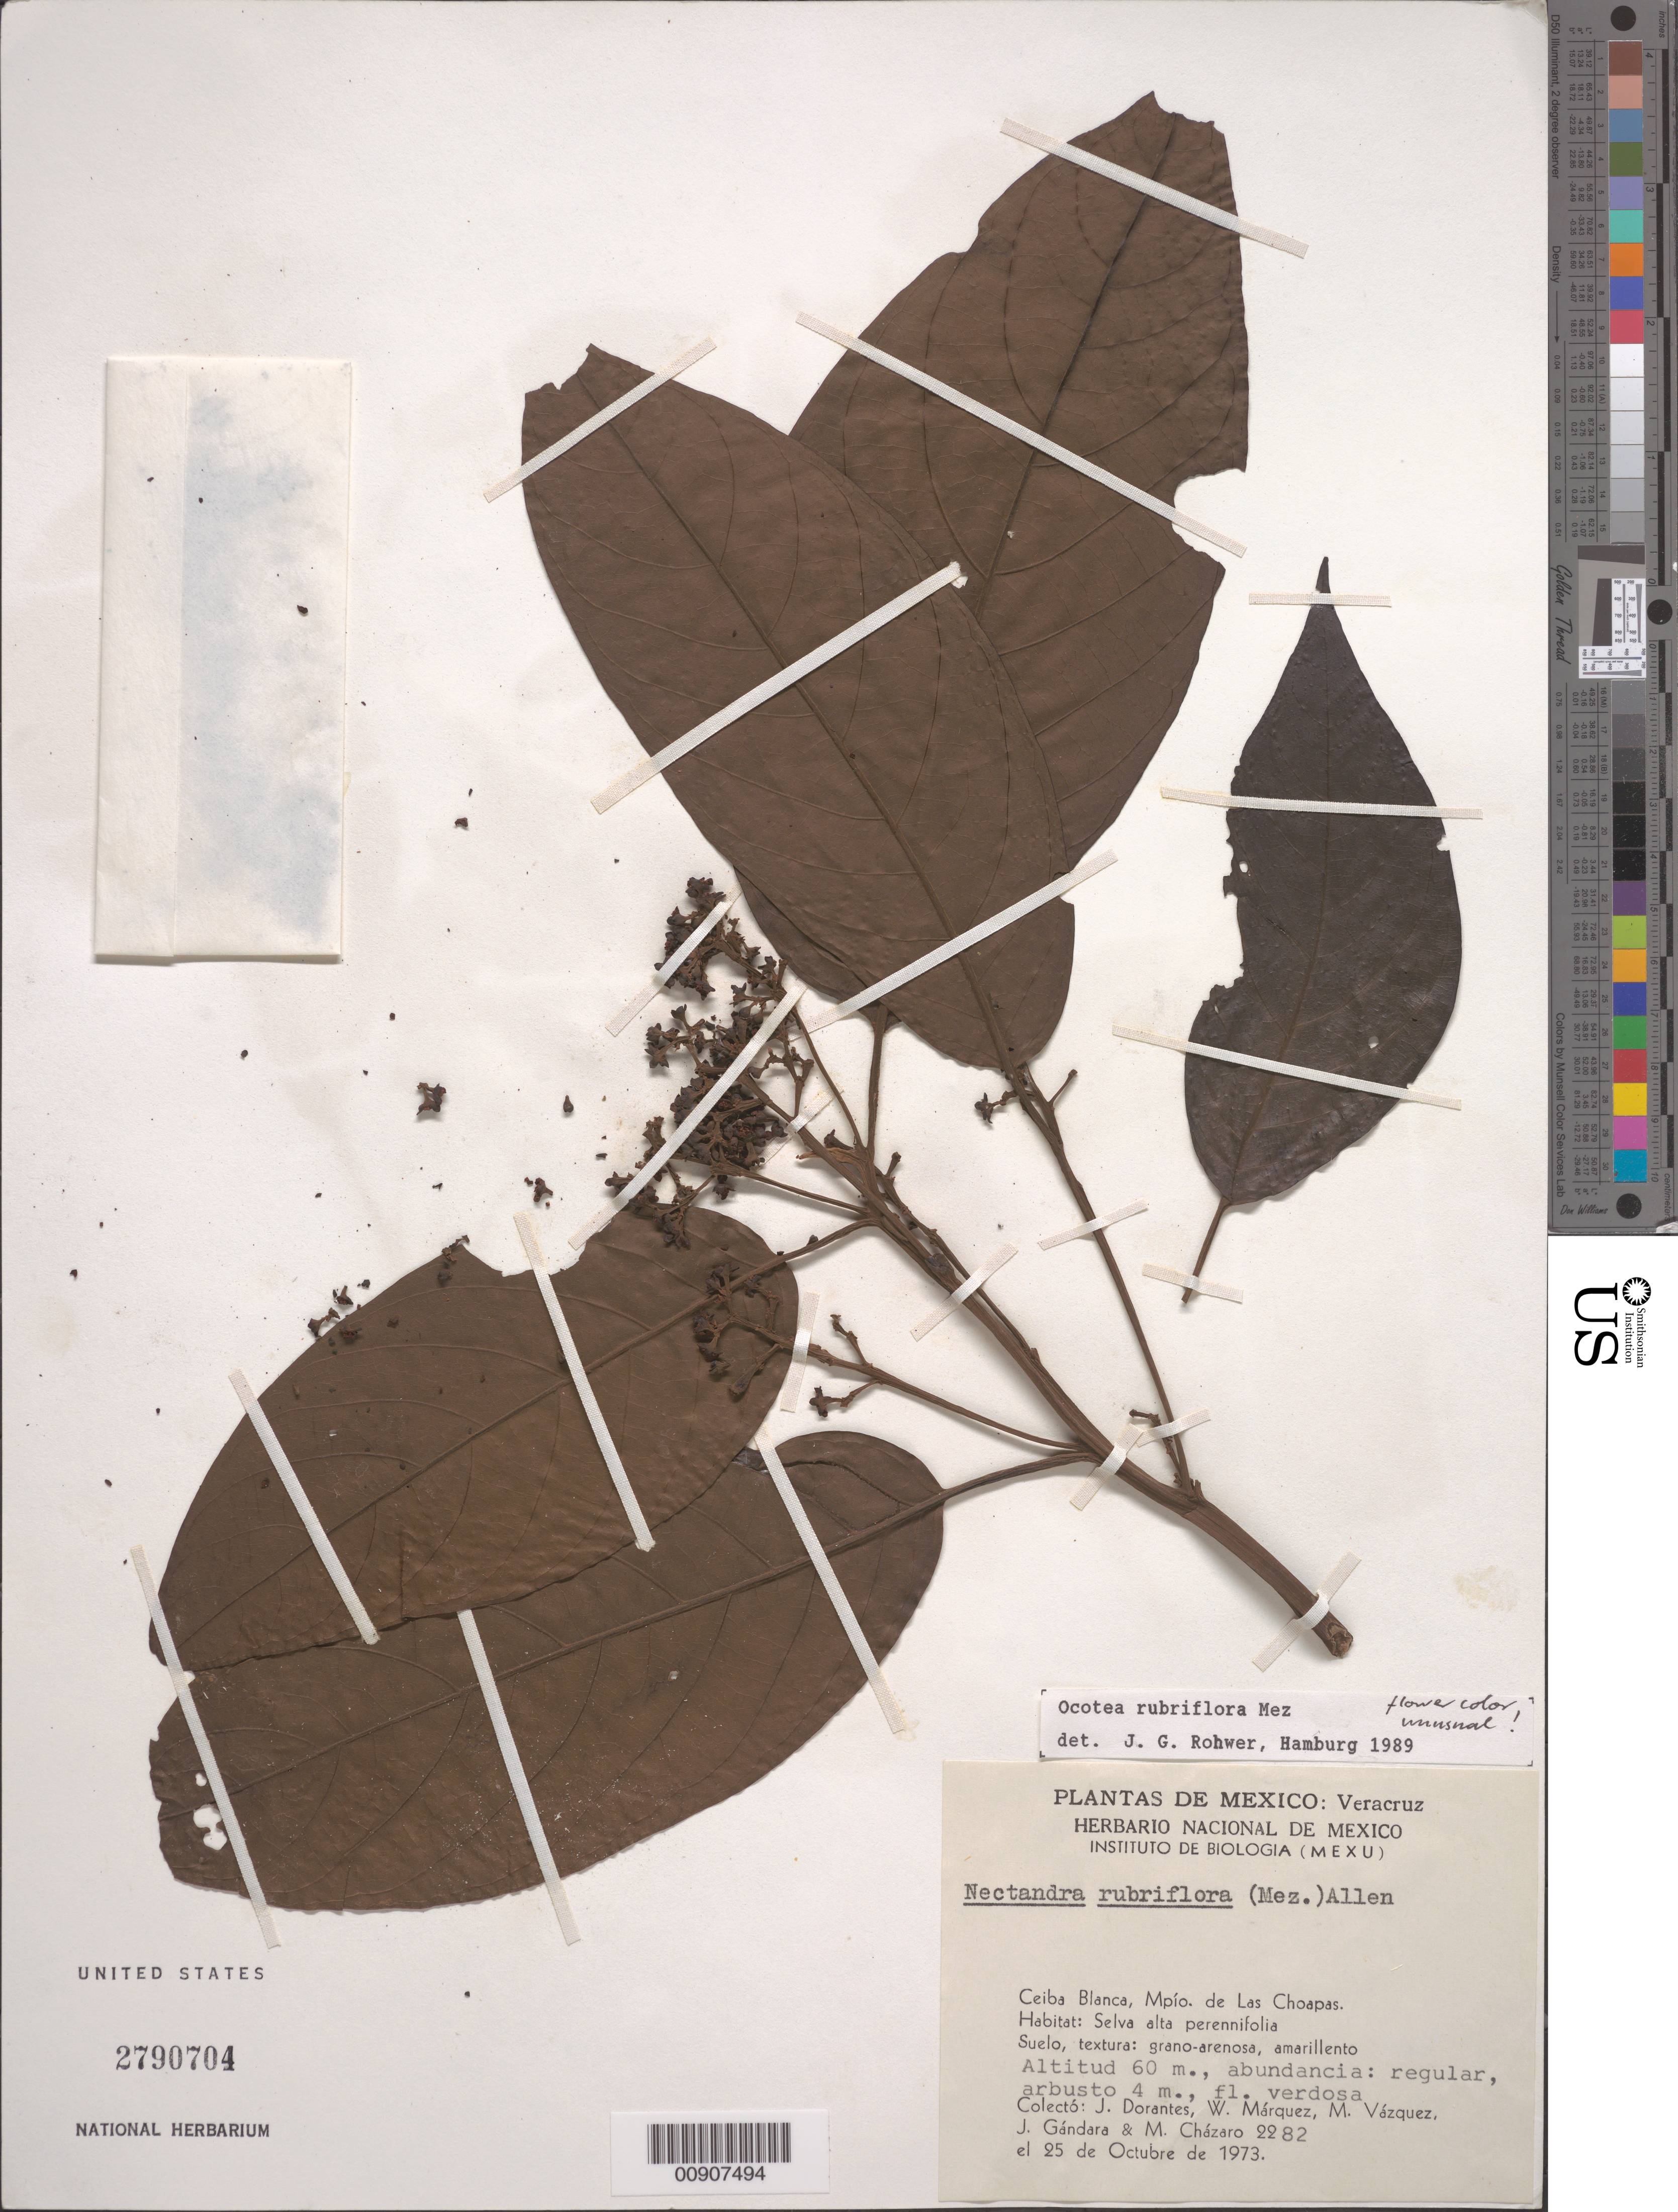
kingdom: Plantae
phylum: Tracheophyta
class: Magnoliopsida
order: Laurales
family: Lauraceae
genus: Ocotea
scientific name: Ocotea rubriflora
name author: Mez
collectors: J. Dorantes, W. Marquez, M. Vázquez, J. M. Gándara & M. de J. Cházaro Basáñoez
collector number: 2282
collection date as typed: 25 Oct 1973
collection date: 1973-10-25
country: Mexico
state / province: Veracruz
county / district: Choapas, Las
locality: Ceiba Blanca, Mpío de las Choapas, Veracruz.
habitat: Selva alta perennifolia. Suelo, textura: grano-arenosa, amarillento.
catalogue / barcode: US 2790704